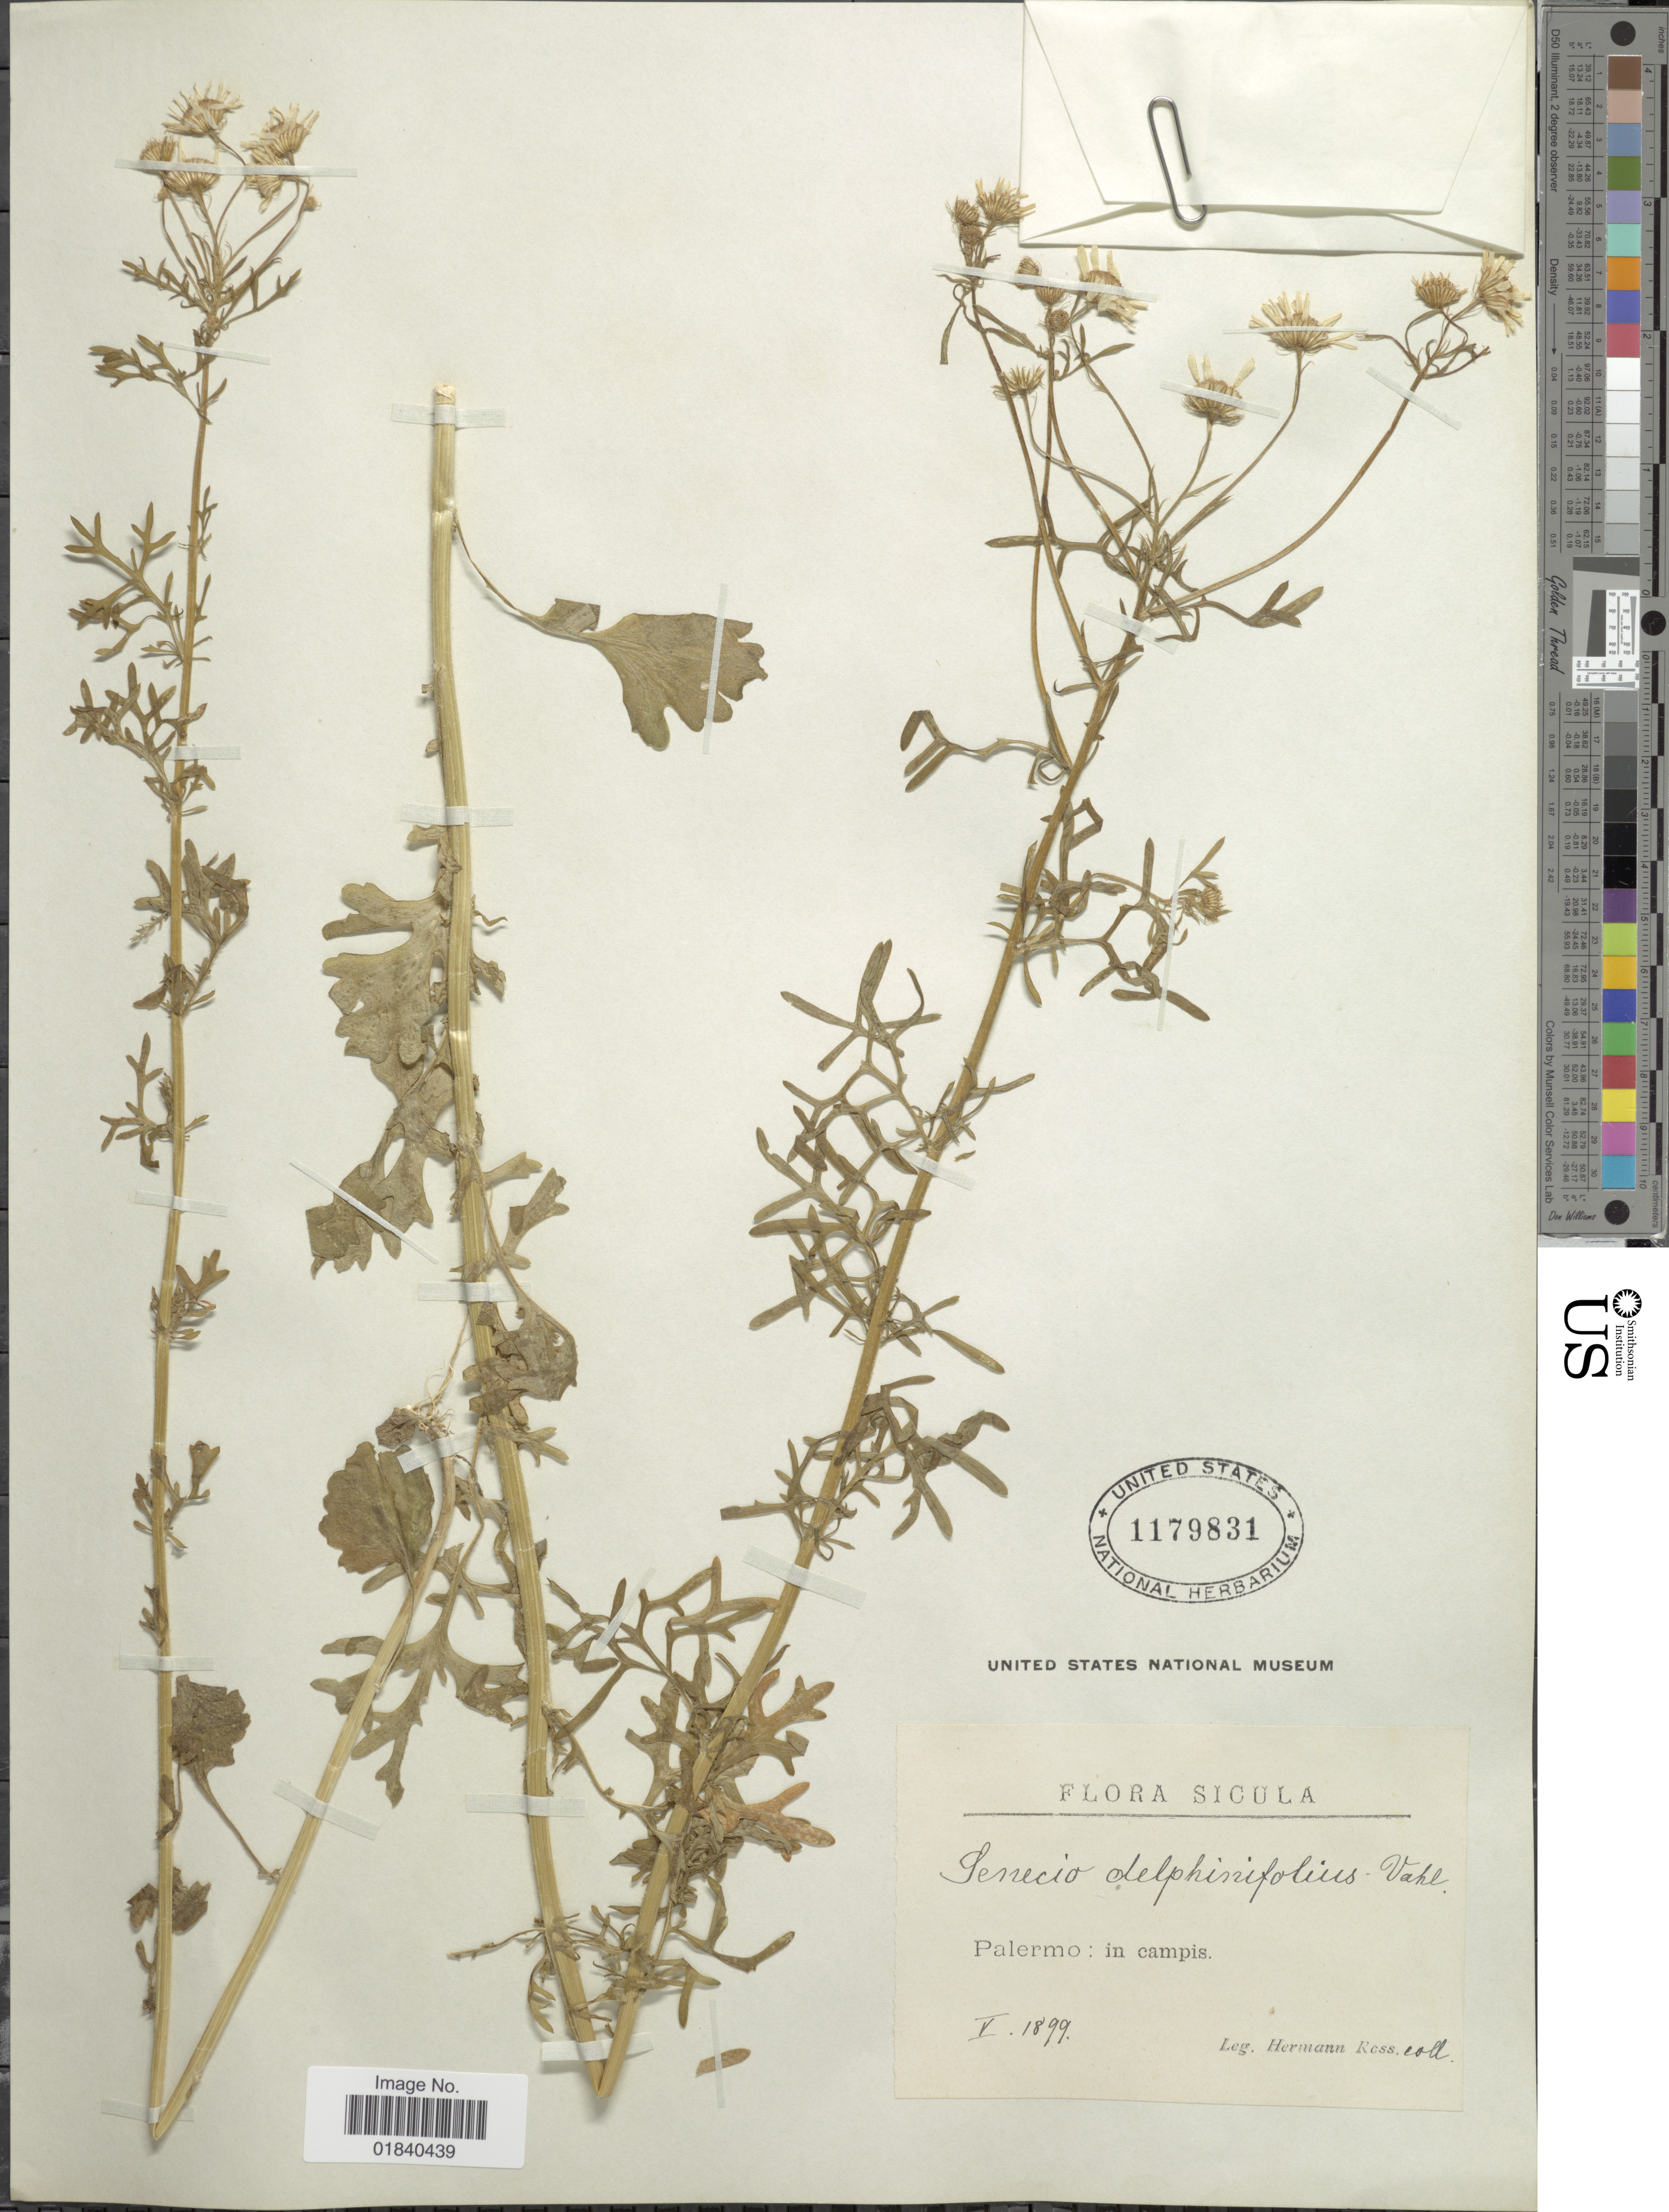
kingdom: Plantae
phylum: Tracheophyta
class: Magnoliopsida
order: Asterales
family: Asteraceae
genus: Jacobaea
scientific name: Jacobaea delphiniifolia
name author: (Vahl) Pelser & Veldkamp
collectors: H. Ress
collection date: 1899-05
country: Italy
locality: Palermo: in campis.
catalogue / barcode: US 1179831